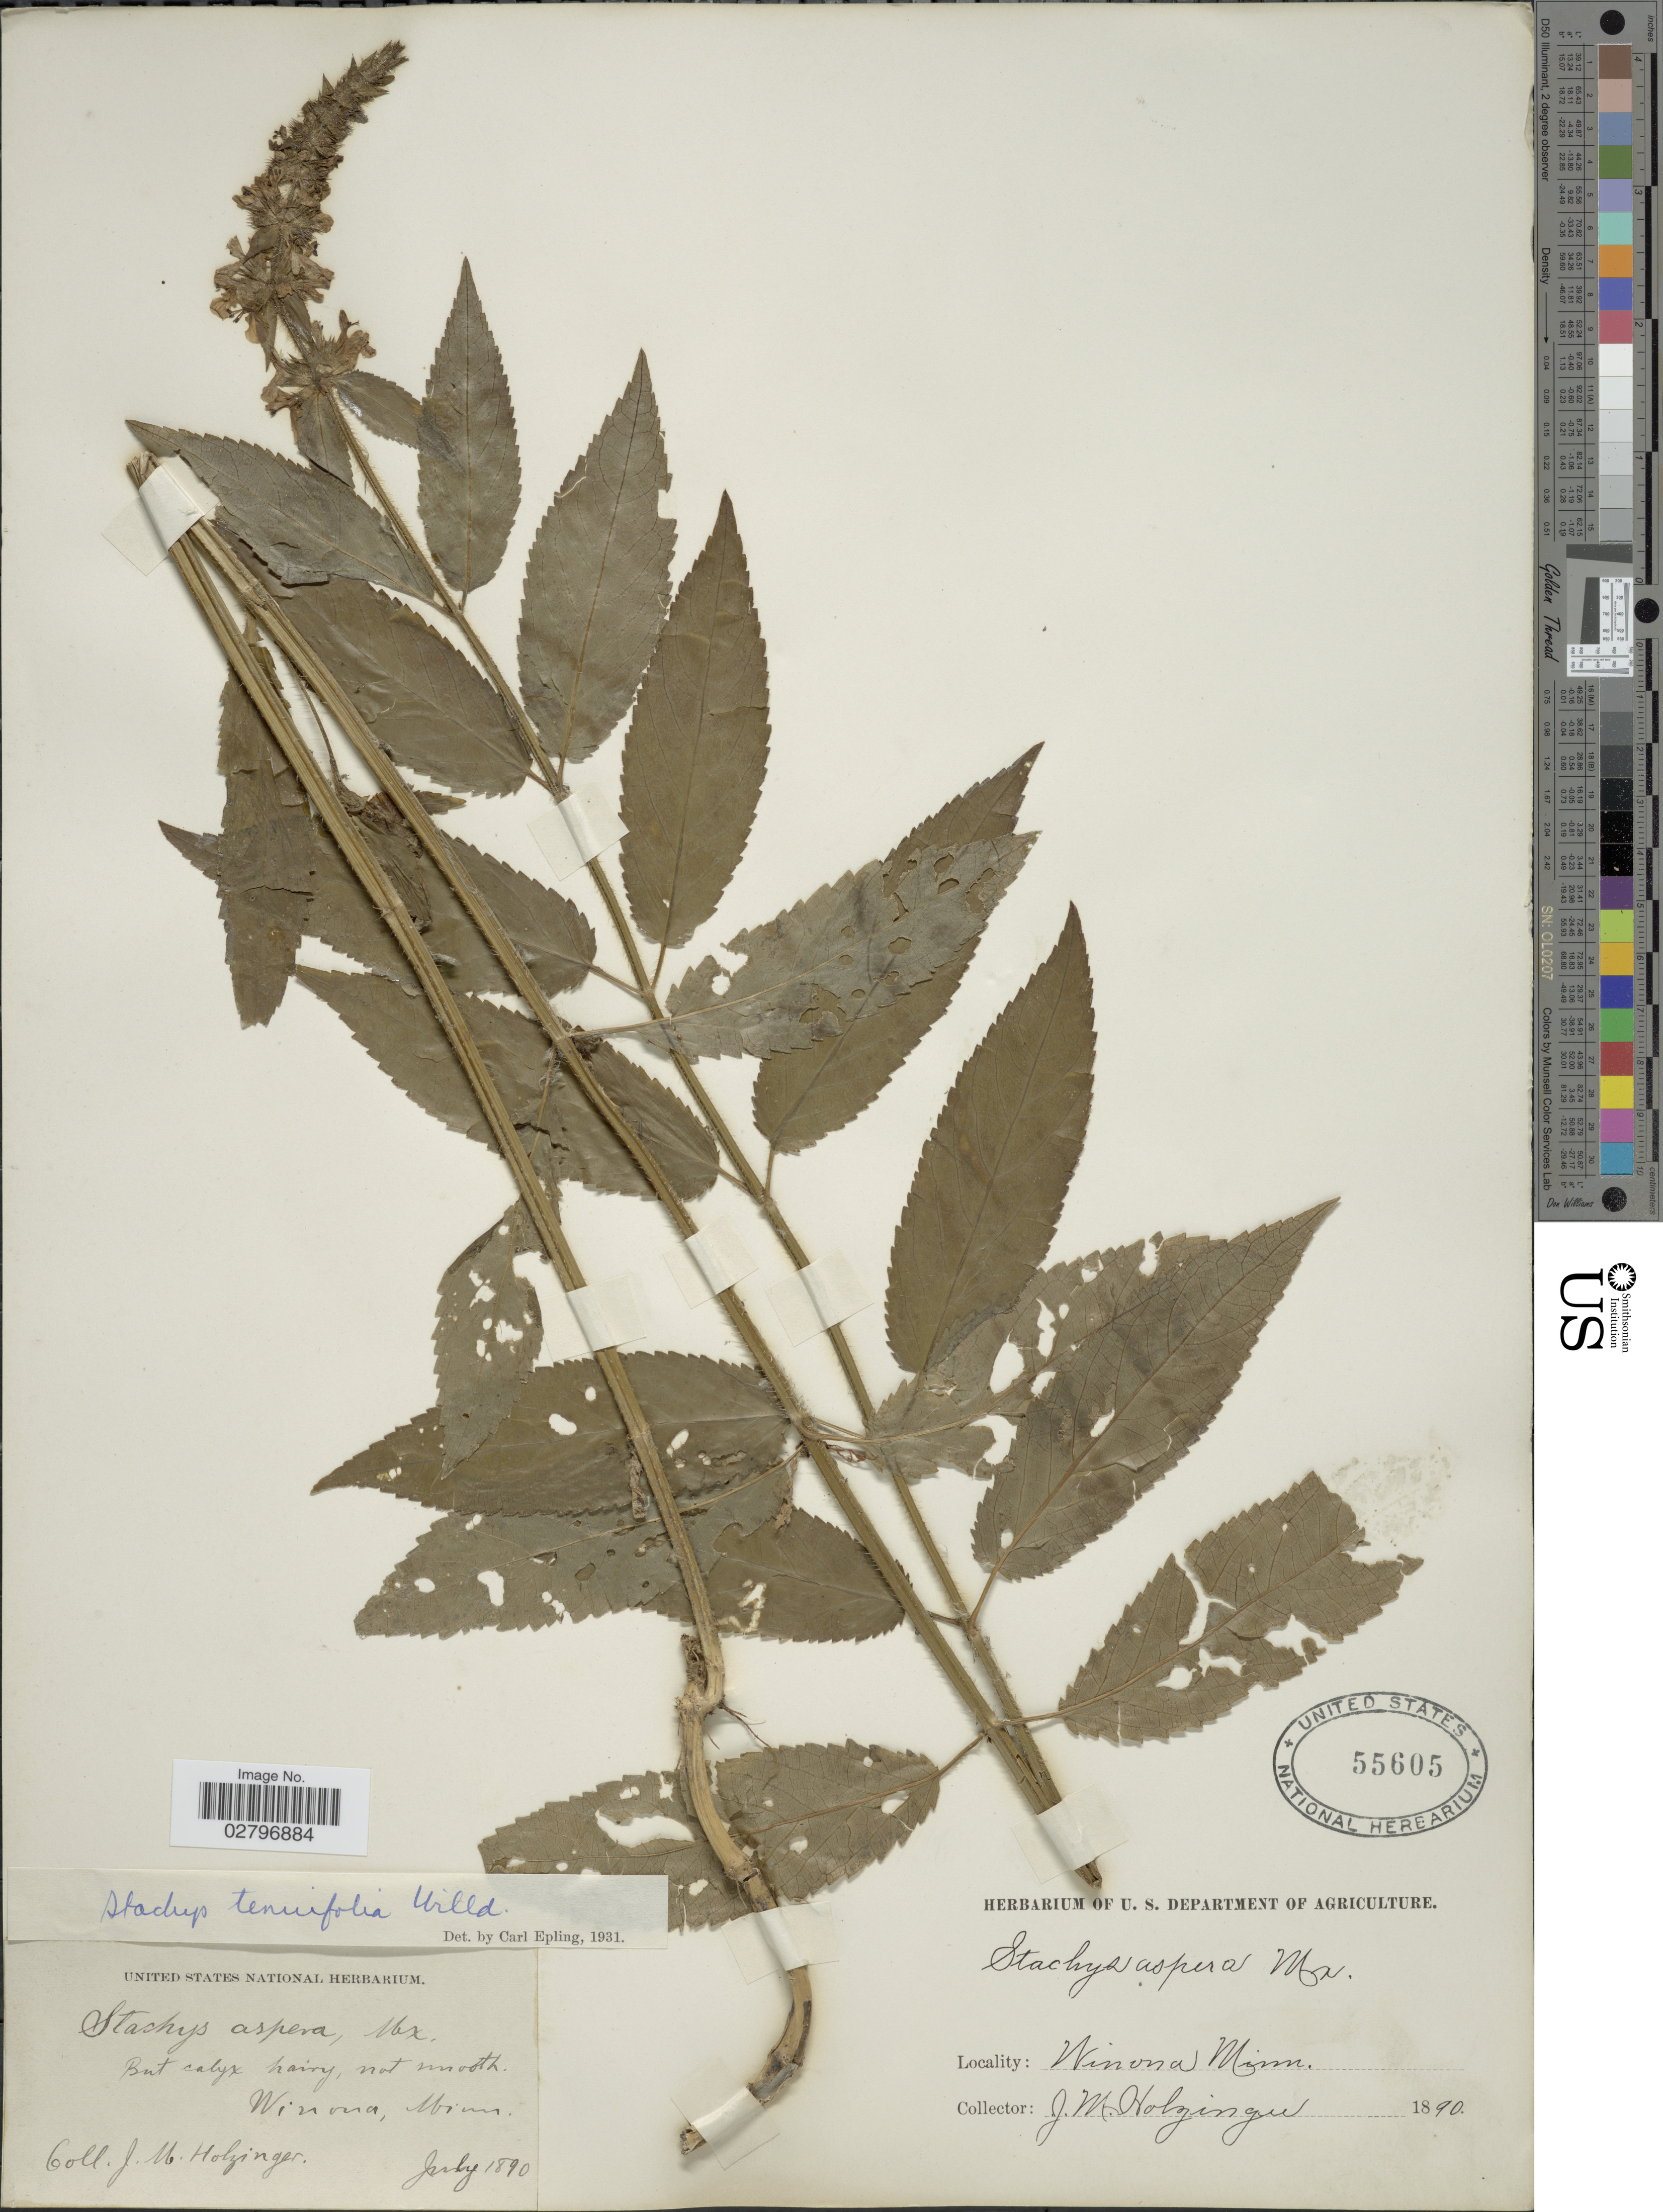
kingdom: Plantae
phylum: Tracheophyta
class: Magnoliopsida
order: Lamiales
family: Lamiaceae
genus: Stachys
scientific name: Stachys tenuifolia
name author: Willd.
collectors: J. M. Holzinger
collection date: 1890-07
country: United States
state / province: Minnesota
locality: Winona, Minn.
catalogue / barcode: US 55605